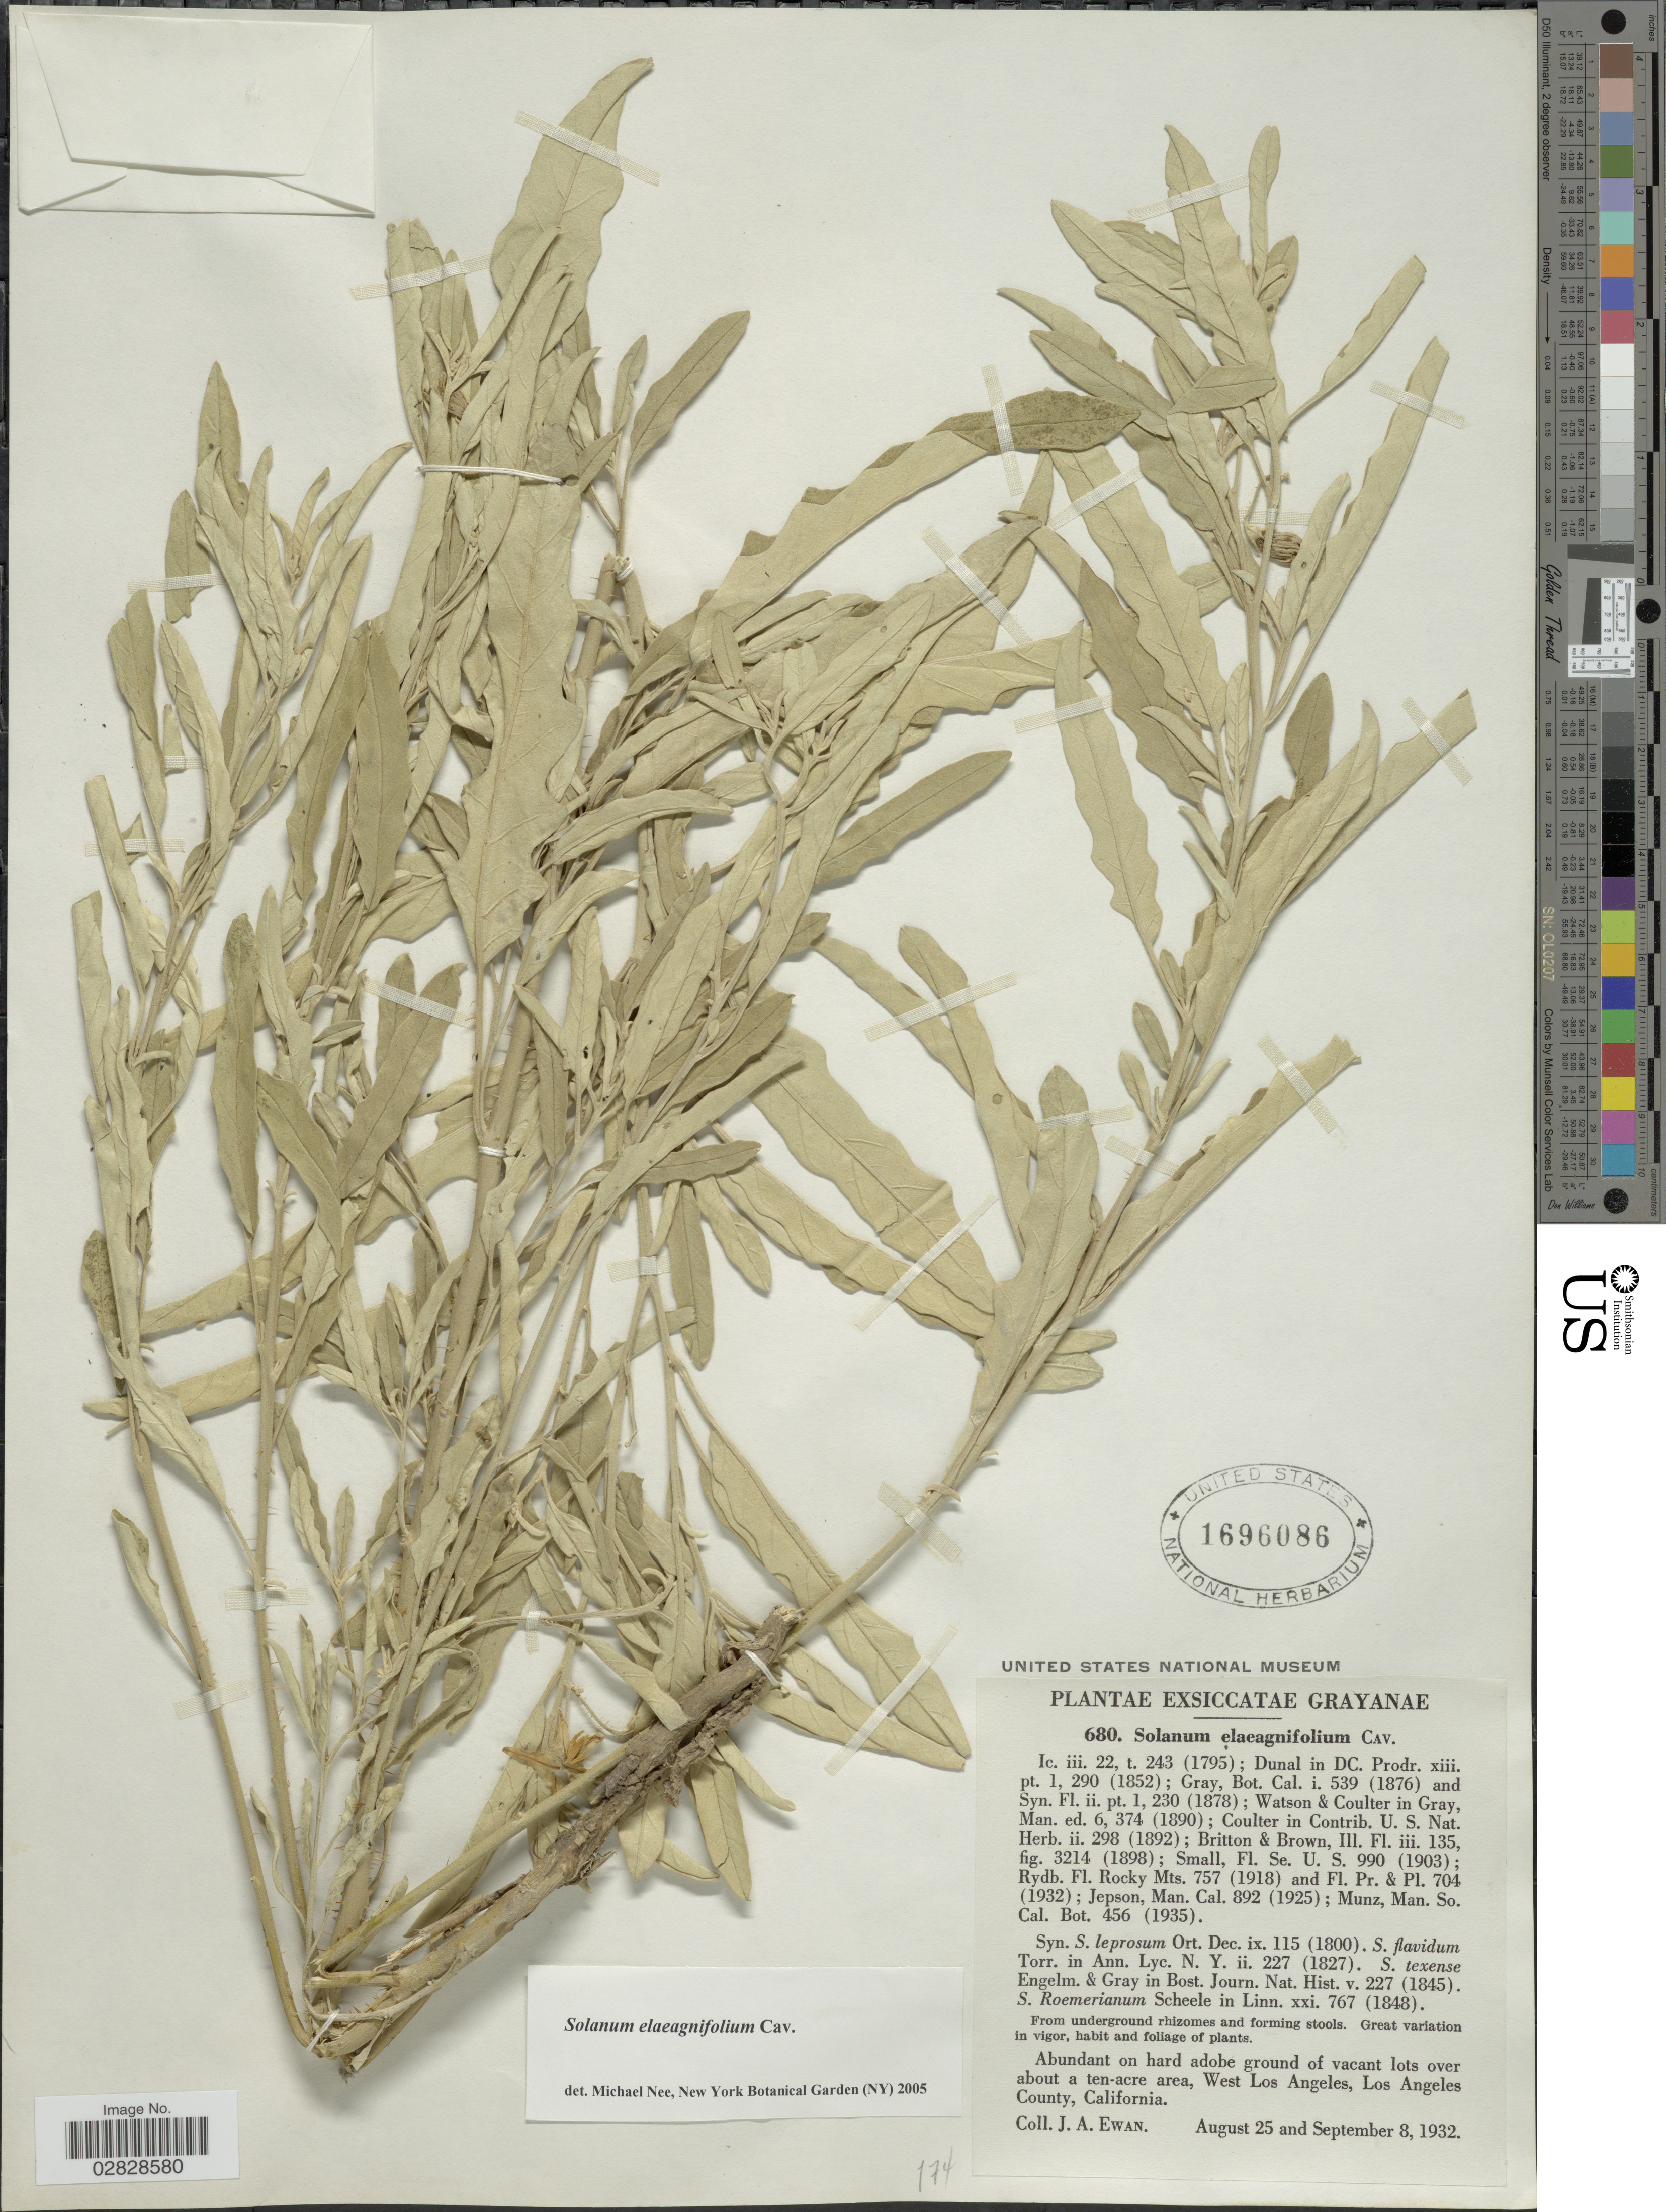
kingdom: Plantae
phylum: Tracheophyta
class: Magnoliopsida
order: Solanales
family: Solanaceae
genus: Solanum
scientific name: Solanum elaeagnifolium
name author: Cav.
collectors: J. A. Ewan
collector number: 680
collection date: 1932-08-25/1932-09-08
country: United States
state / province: California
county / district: Los Angeles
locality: Abundant in hard adobe ground of vacant lots over about a ten-acre area, West Los Angeles, Los Angeles County.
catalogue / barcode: US 1696086